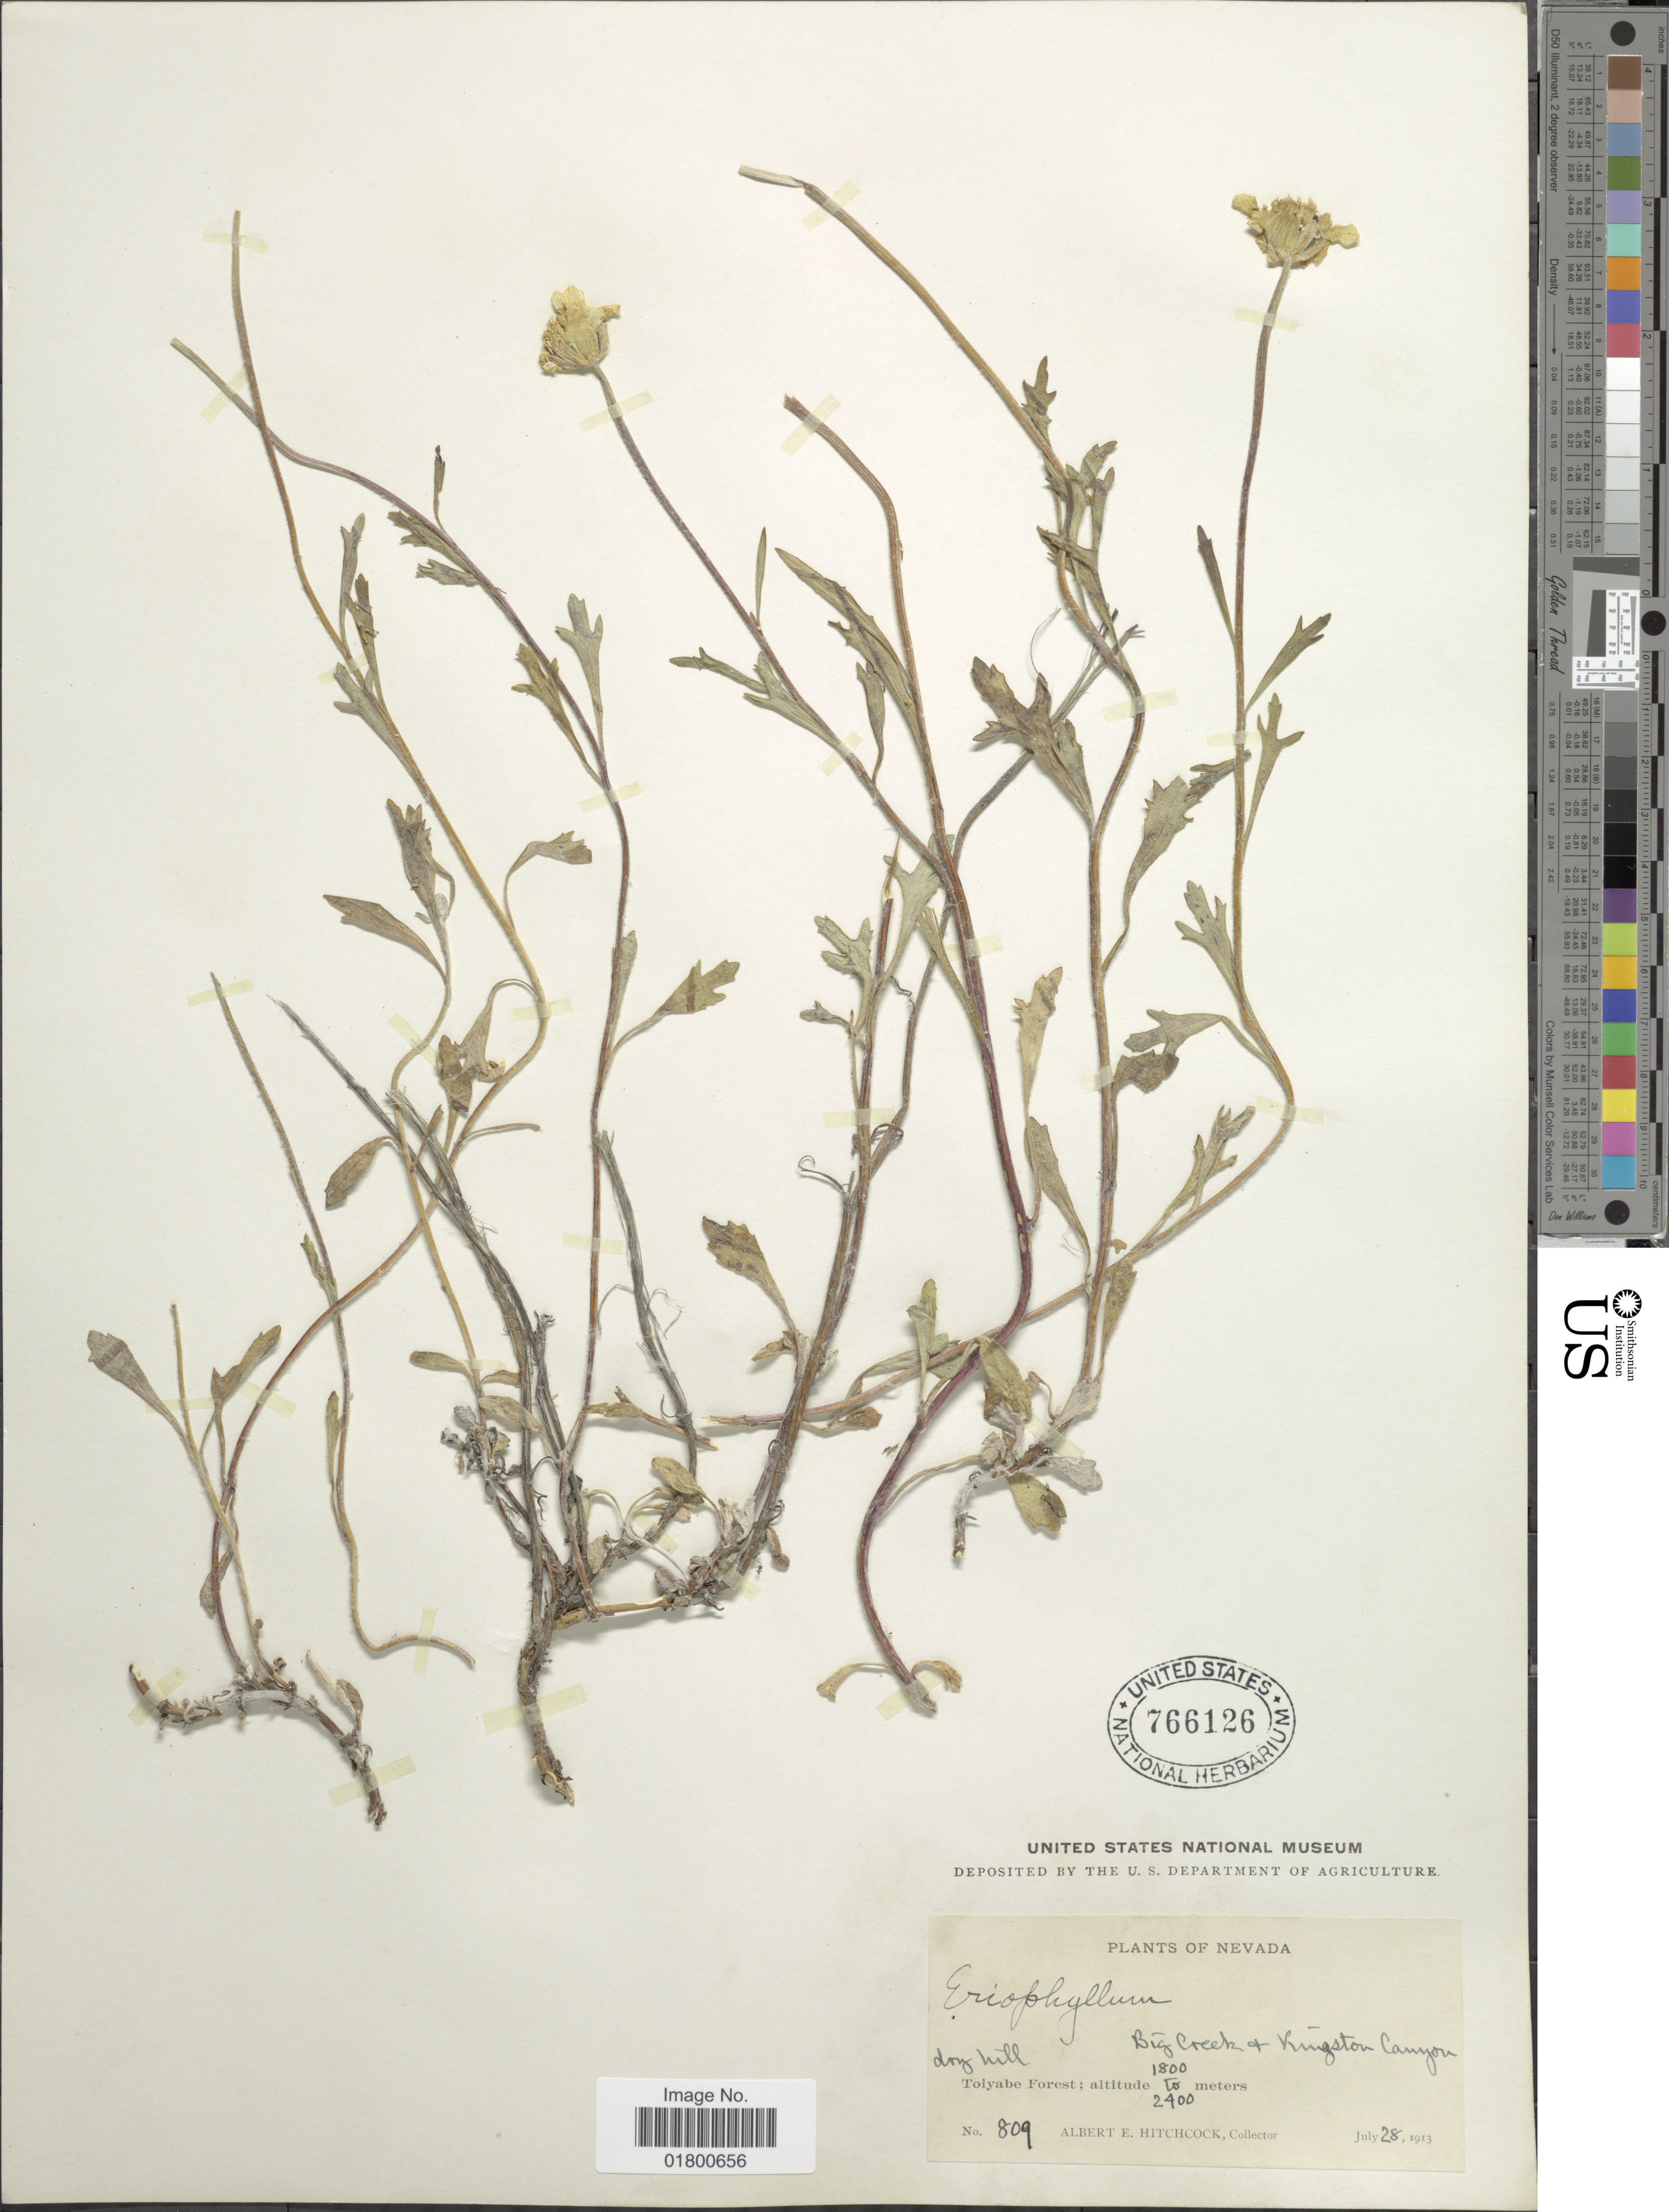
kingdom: Plantae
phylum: Tracheophyta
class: Magnoliopsida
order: Asterales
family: Asteraceae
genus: Eriophyllum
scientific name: Eriophyllum watsonii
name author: A. Gray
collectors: A. Hitchcock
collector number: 809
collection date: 1913-07-28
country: United States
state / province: Nevada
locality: Toiyabe Forest, By Creek at Kingston Canyon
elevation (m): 1800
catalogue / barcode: US 766126